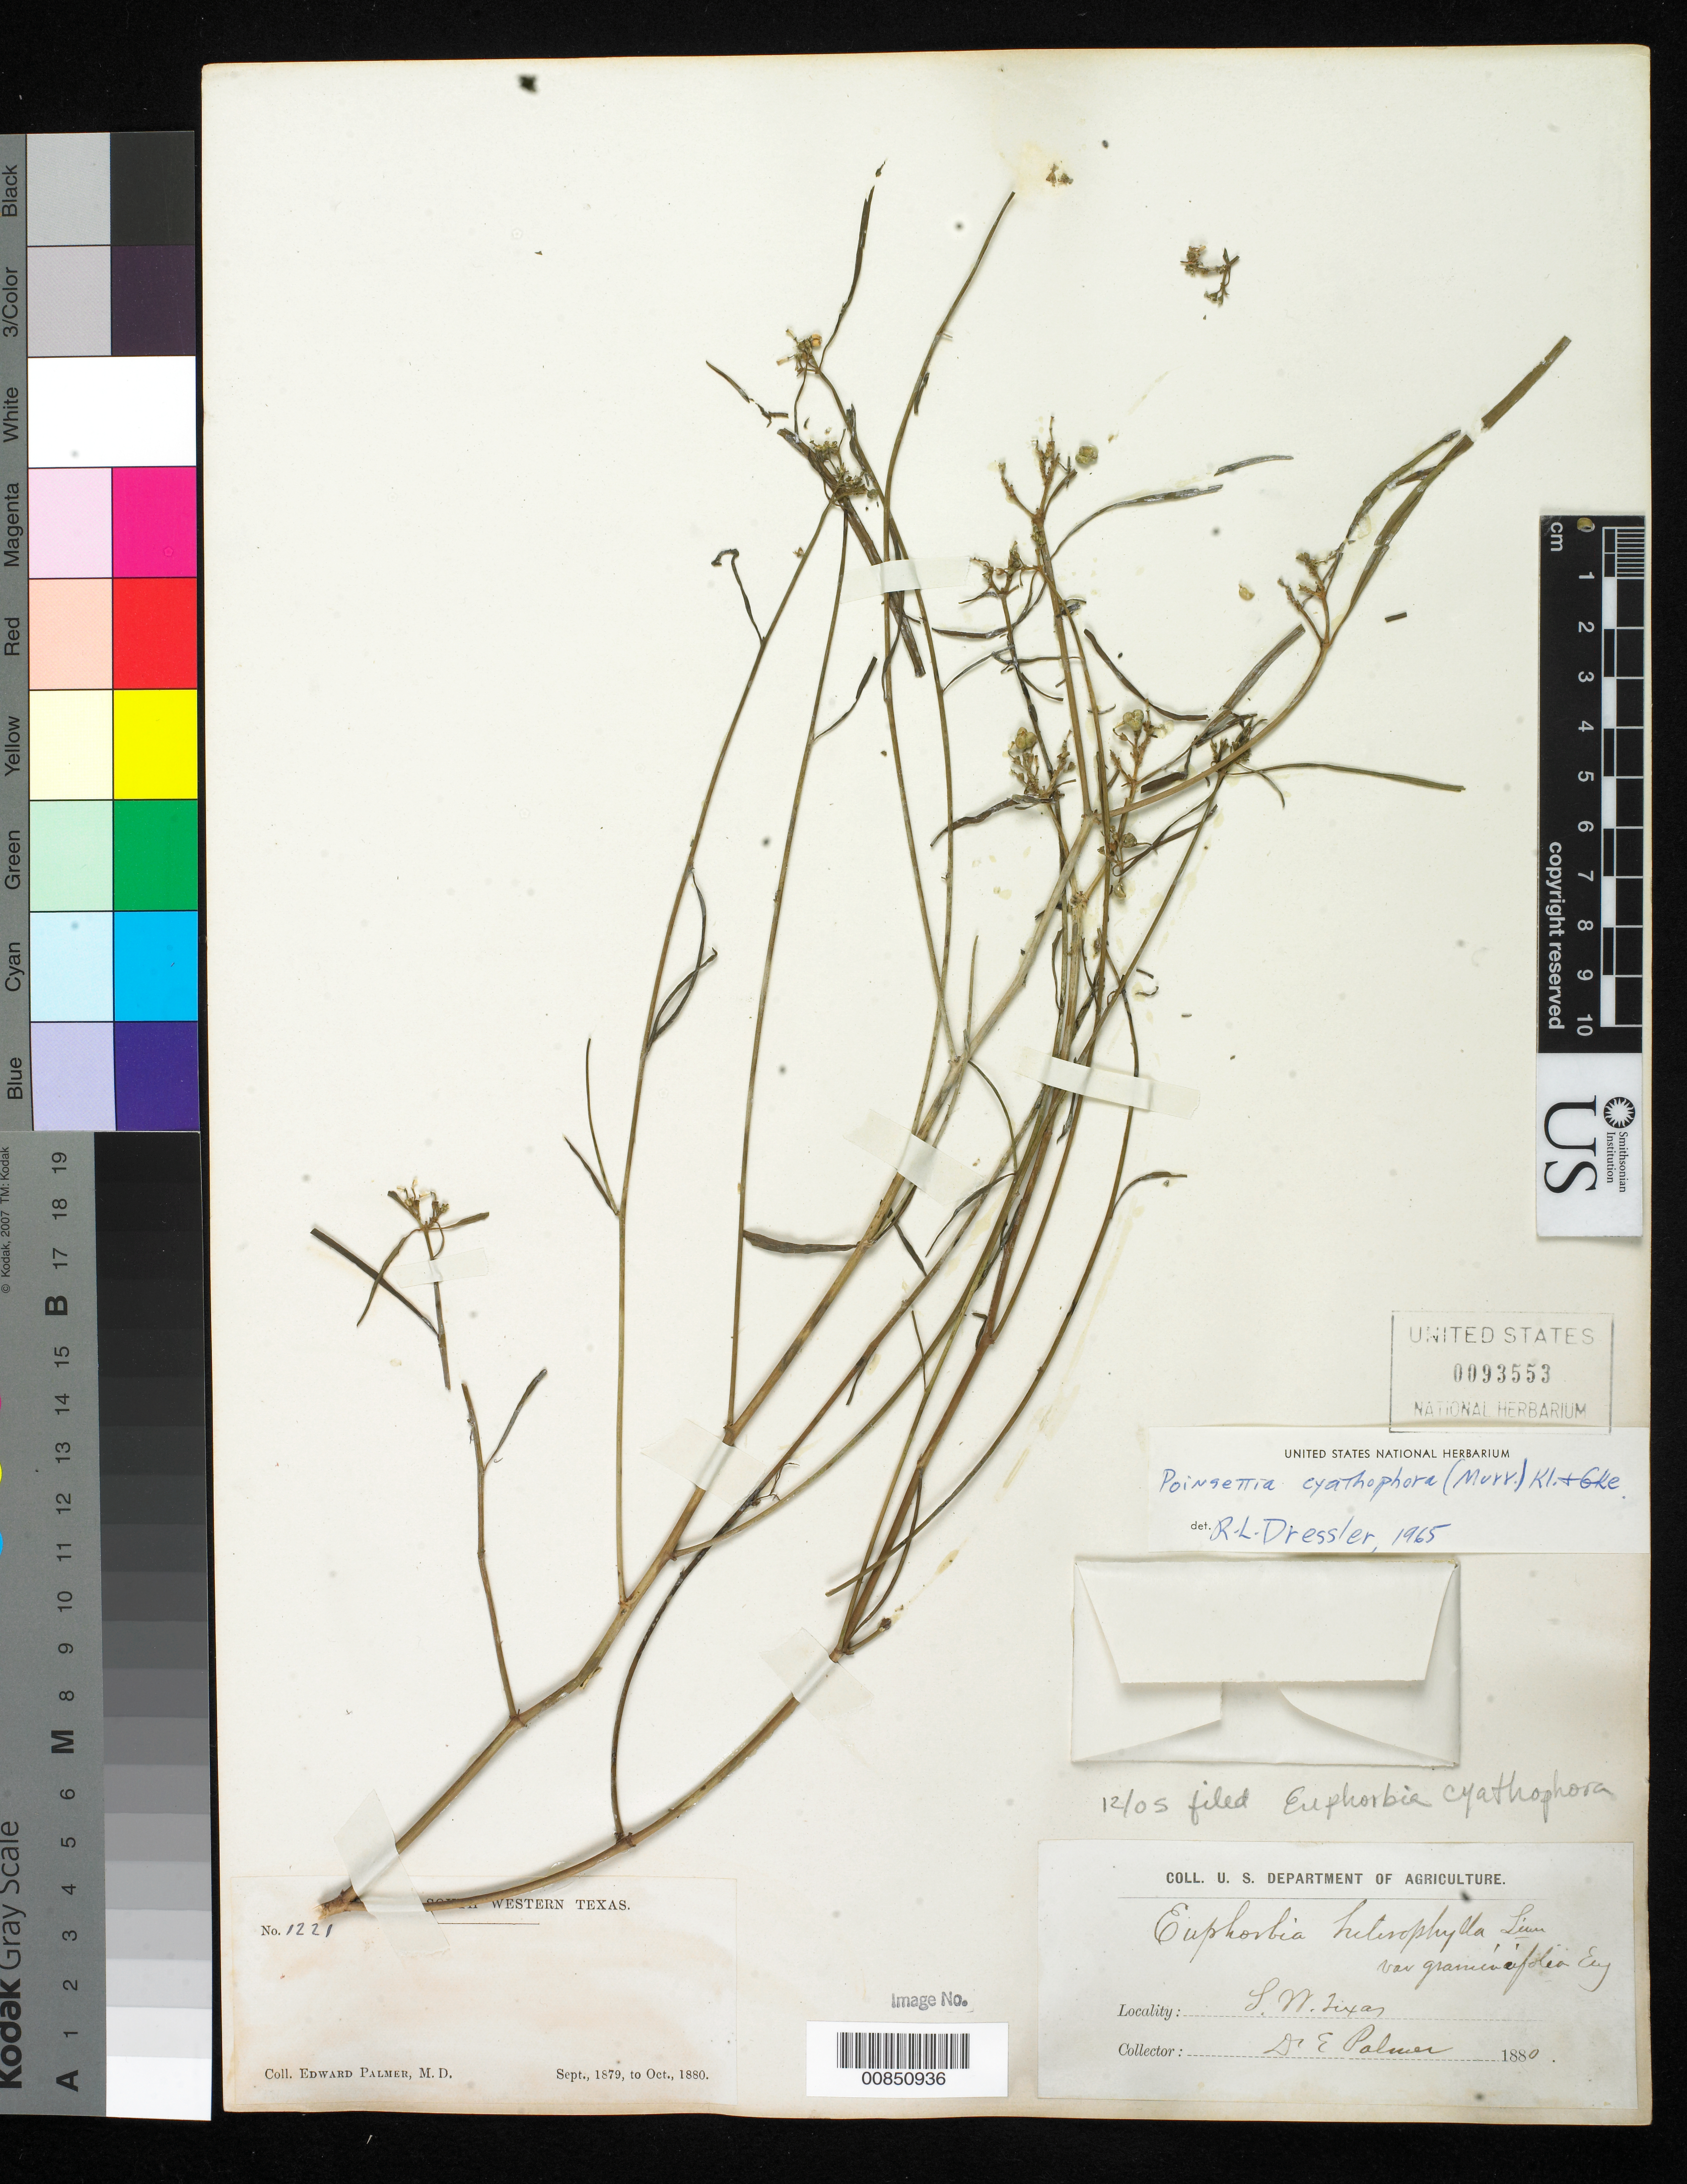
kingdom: Plantae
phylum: Tracheophyta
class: Magnoliopsida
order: Malpighiales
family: Euphorbiaceae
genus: Euphorbia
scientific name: Euphorbia heterophylla var. cyathophora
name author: (Murr.) Griseb.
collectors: E. Palmer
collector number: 1221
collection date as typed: Sep 1879 to -- Oct 1880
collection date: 1879-09/1880-10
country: United States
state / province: Texas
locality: South Westen Texas.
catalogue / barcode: US 93553